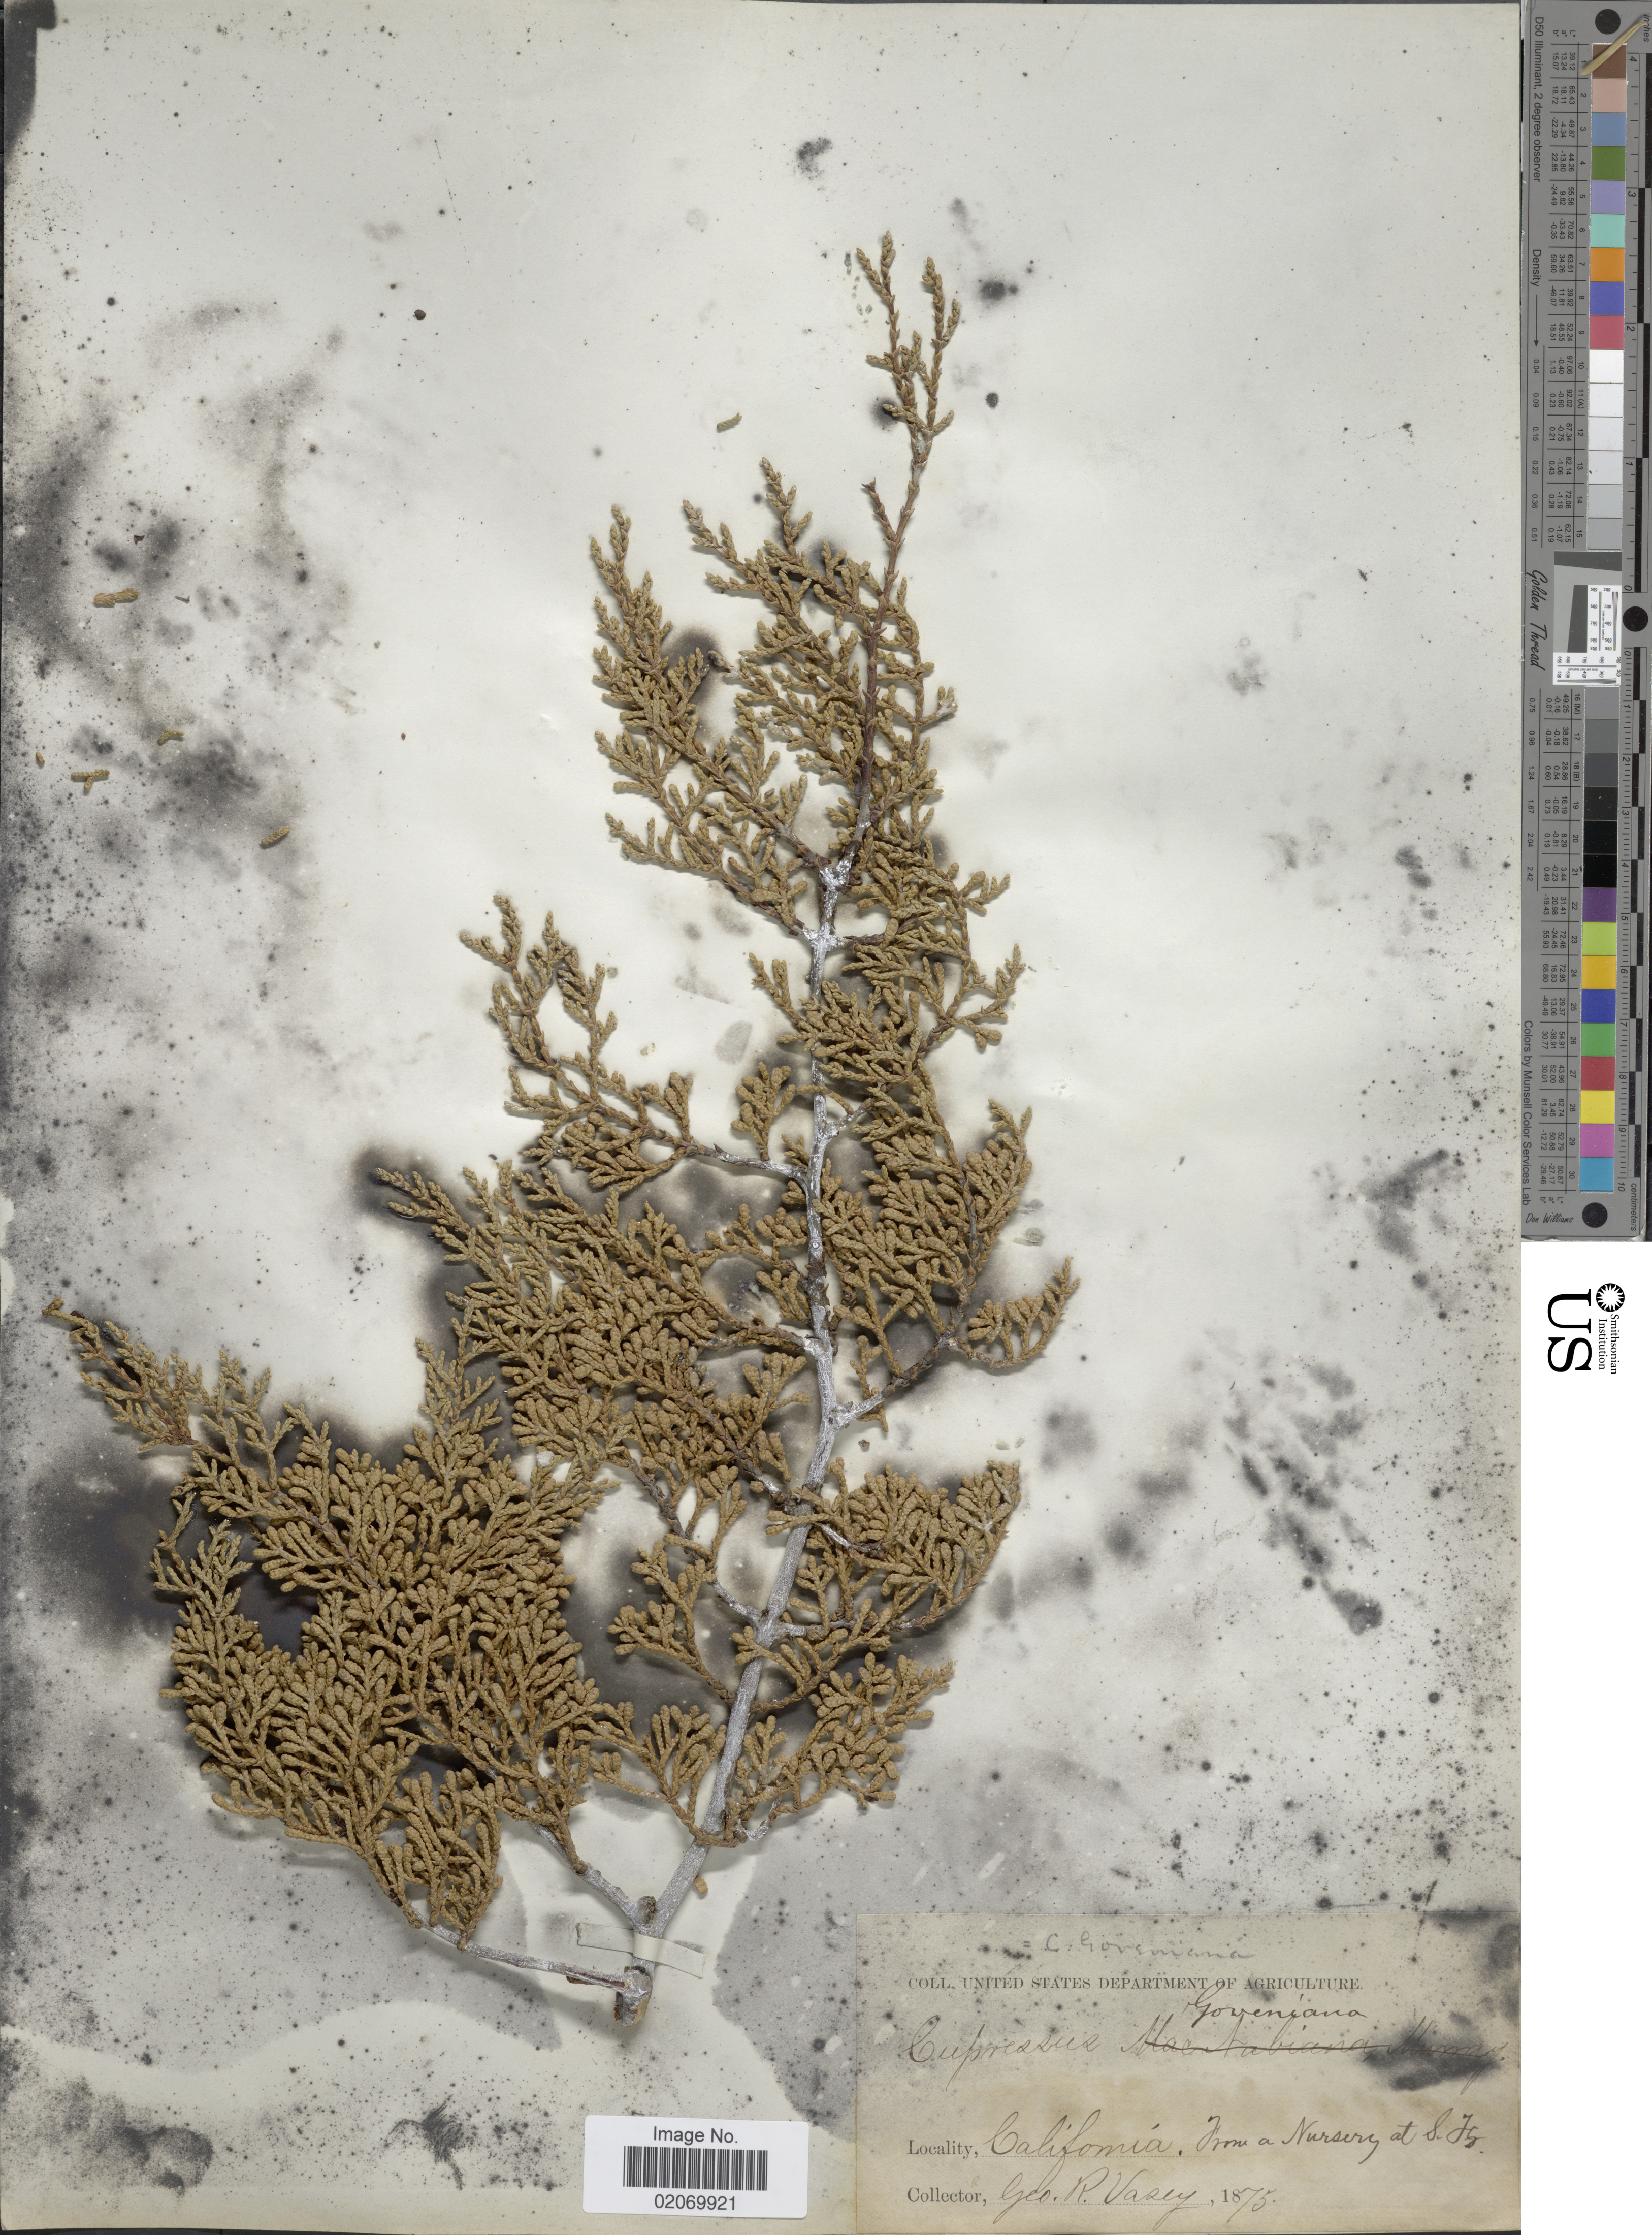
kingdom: Plantae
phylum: Tracheophyta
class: Pinopsida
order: Pinales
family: Cupressaceae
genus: Hesperocyparis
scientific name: Hesperocyparis goveniana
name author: (Gordon) Bartel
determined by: (US) Smithsonian Institution - National Museum of Natural History - Department of Botany (UNITED STATES)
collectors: G. R. Vasey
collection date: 1875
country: United States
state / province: California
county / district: San Francisco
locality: From a Nursery at S. F.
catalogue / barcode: US 103078